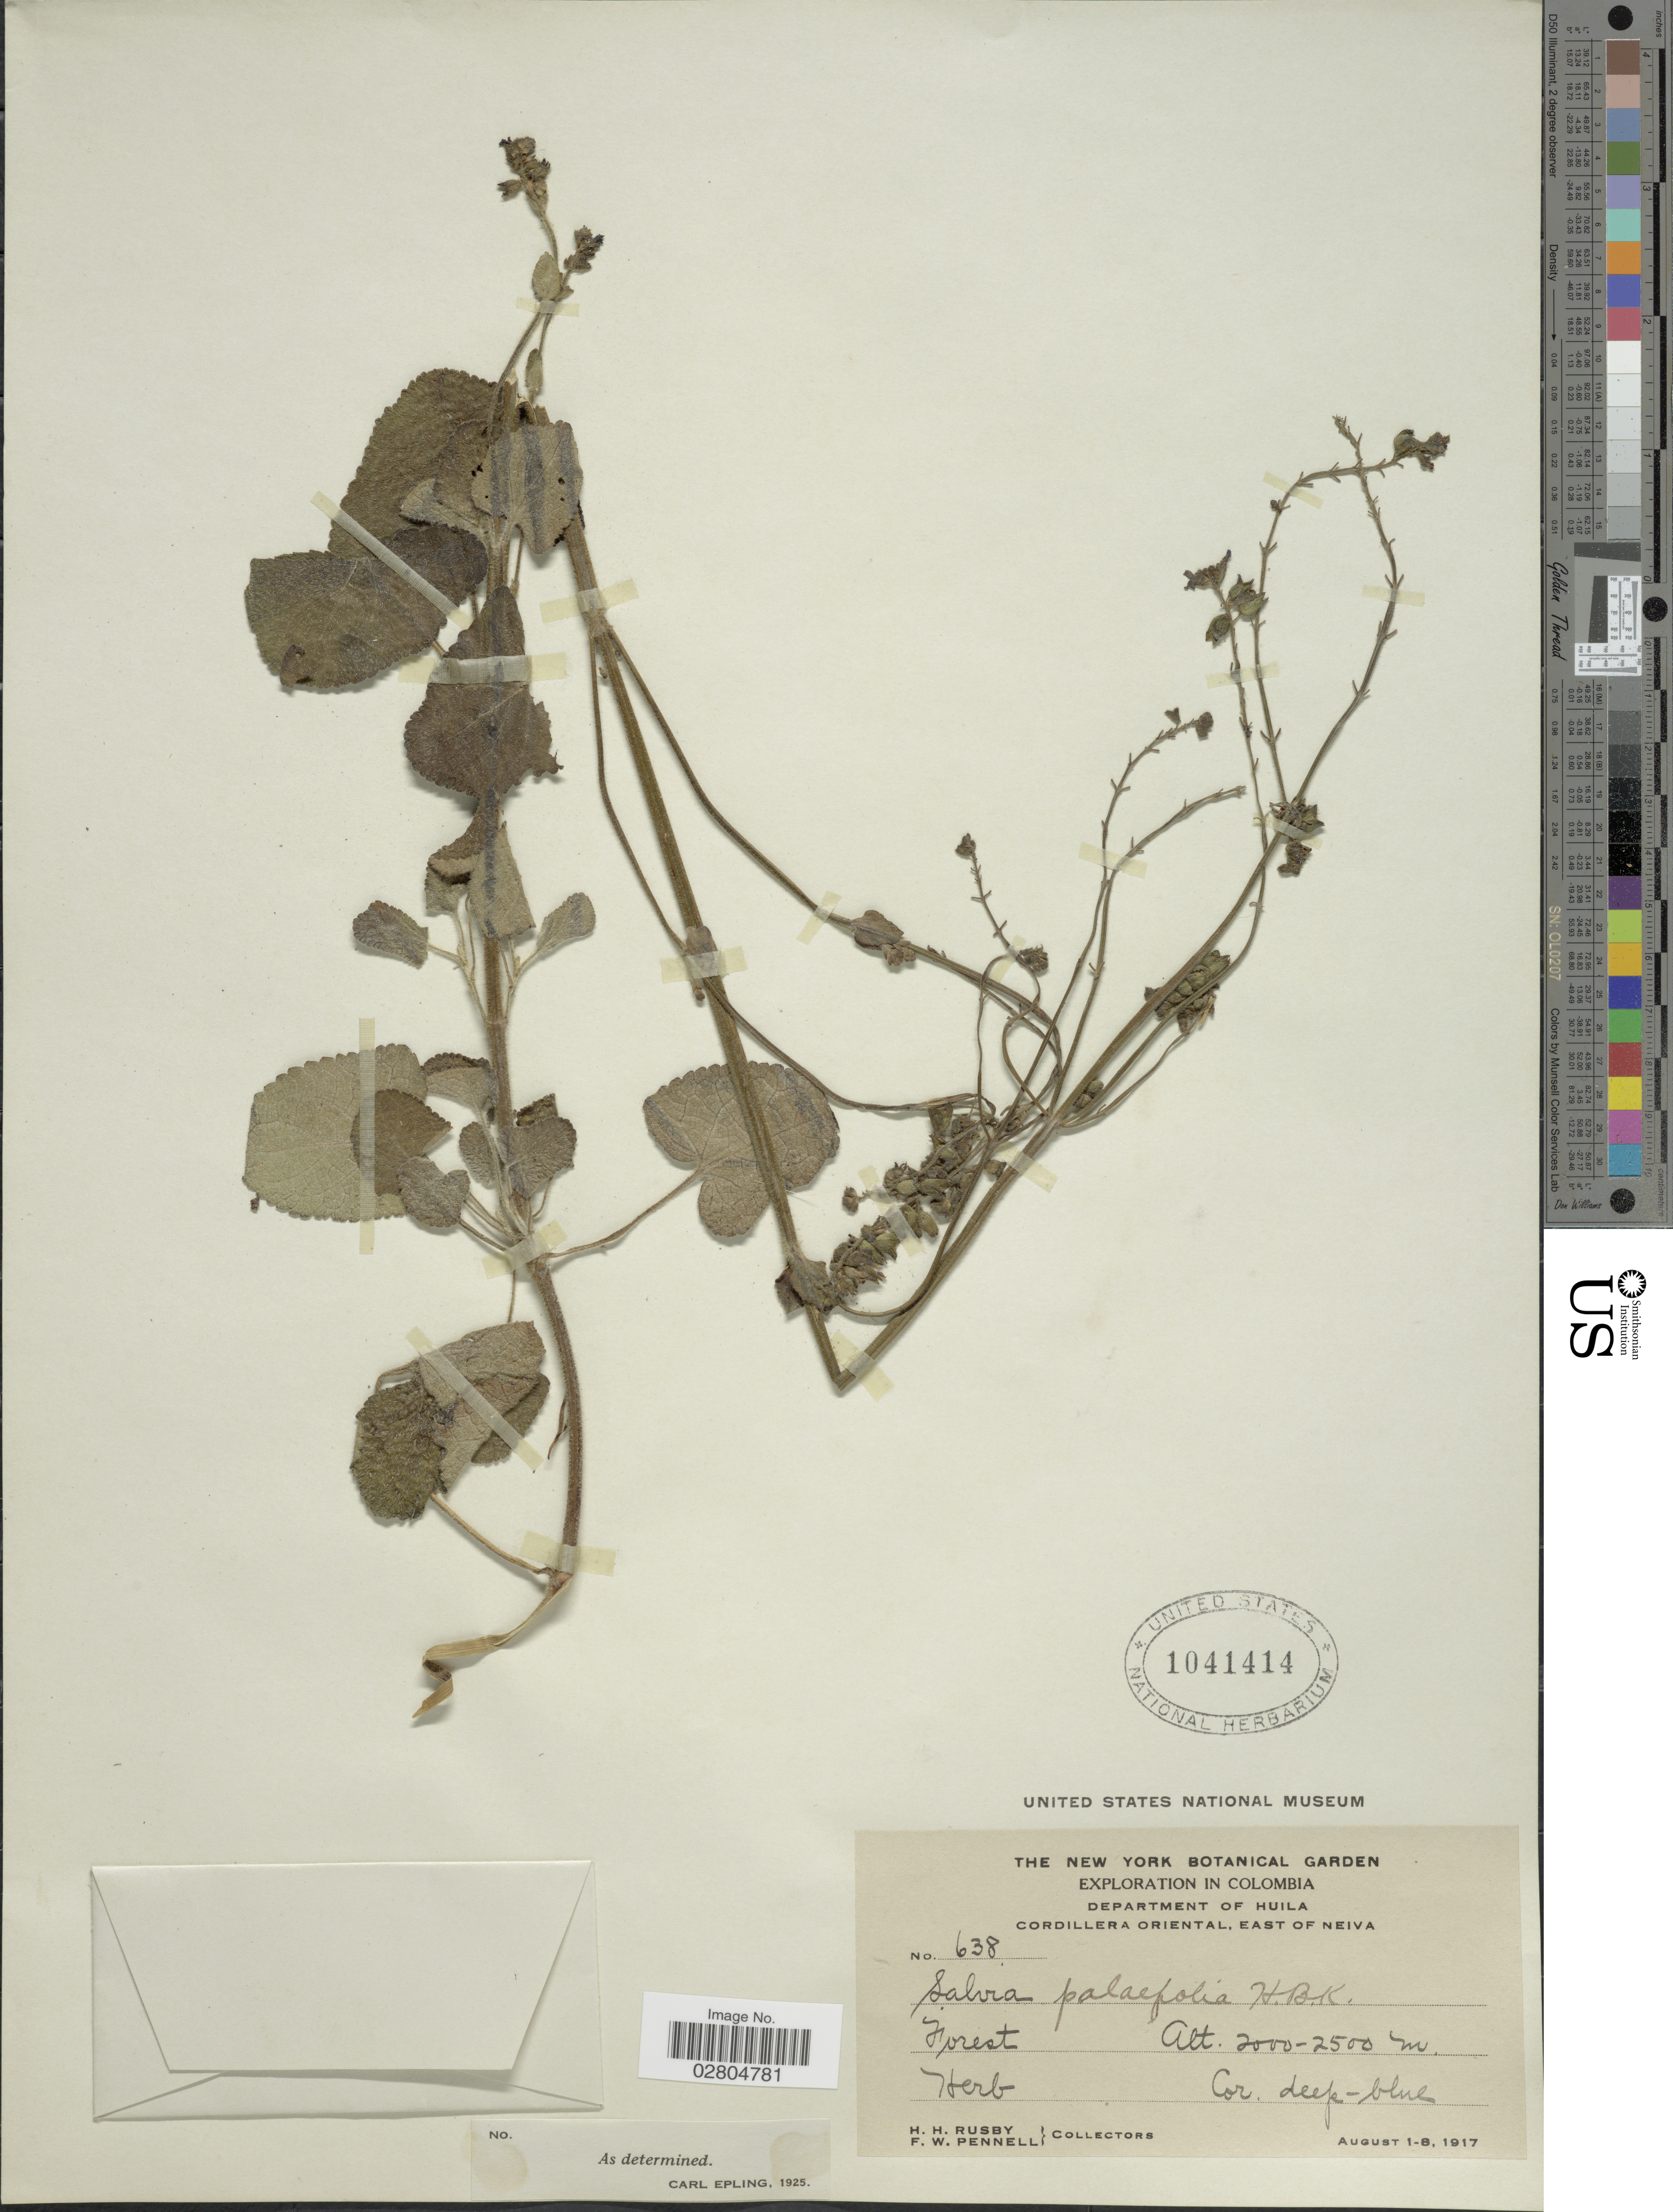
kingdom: Plantae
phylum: Tracheophyta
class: Magnoliopsida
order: Lamiales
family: Lamiaceae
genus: Salvia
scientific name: Salvia palifolia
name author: Kunth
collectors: H. H. Rusby & F. W. Pennell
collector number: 638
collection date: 1917-08-01/1917-08-08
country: Colombia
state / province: Huila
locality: Department of Huila. Cordillera Oriental, East of Neiva.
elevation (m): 2000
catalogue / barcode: US 1041414